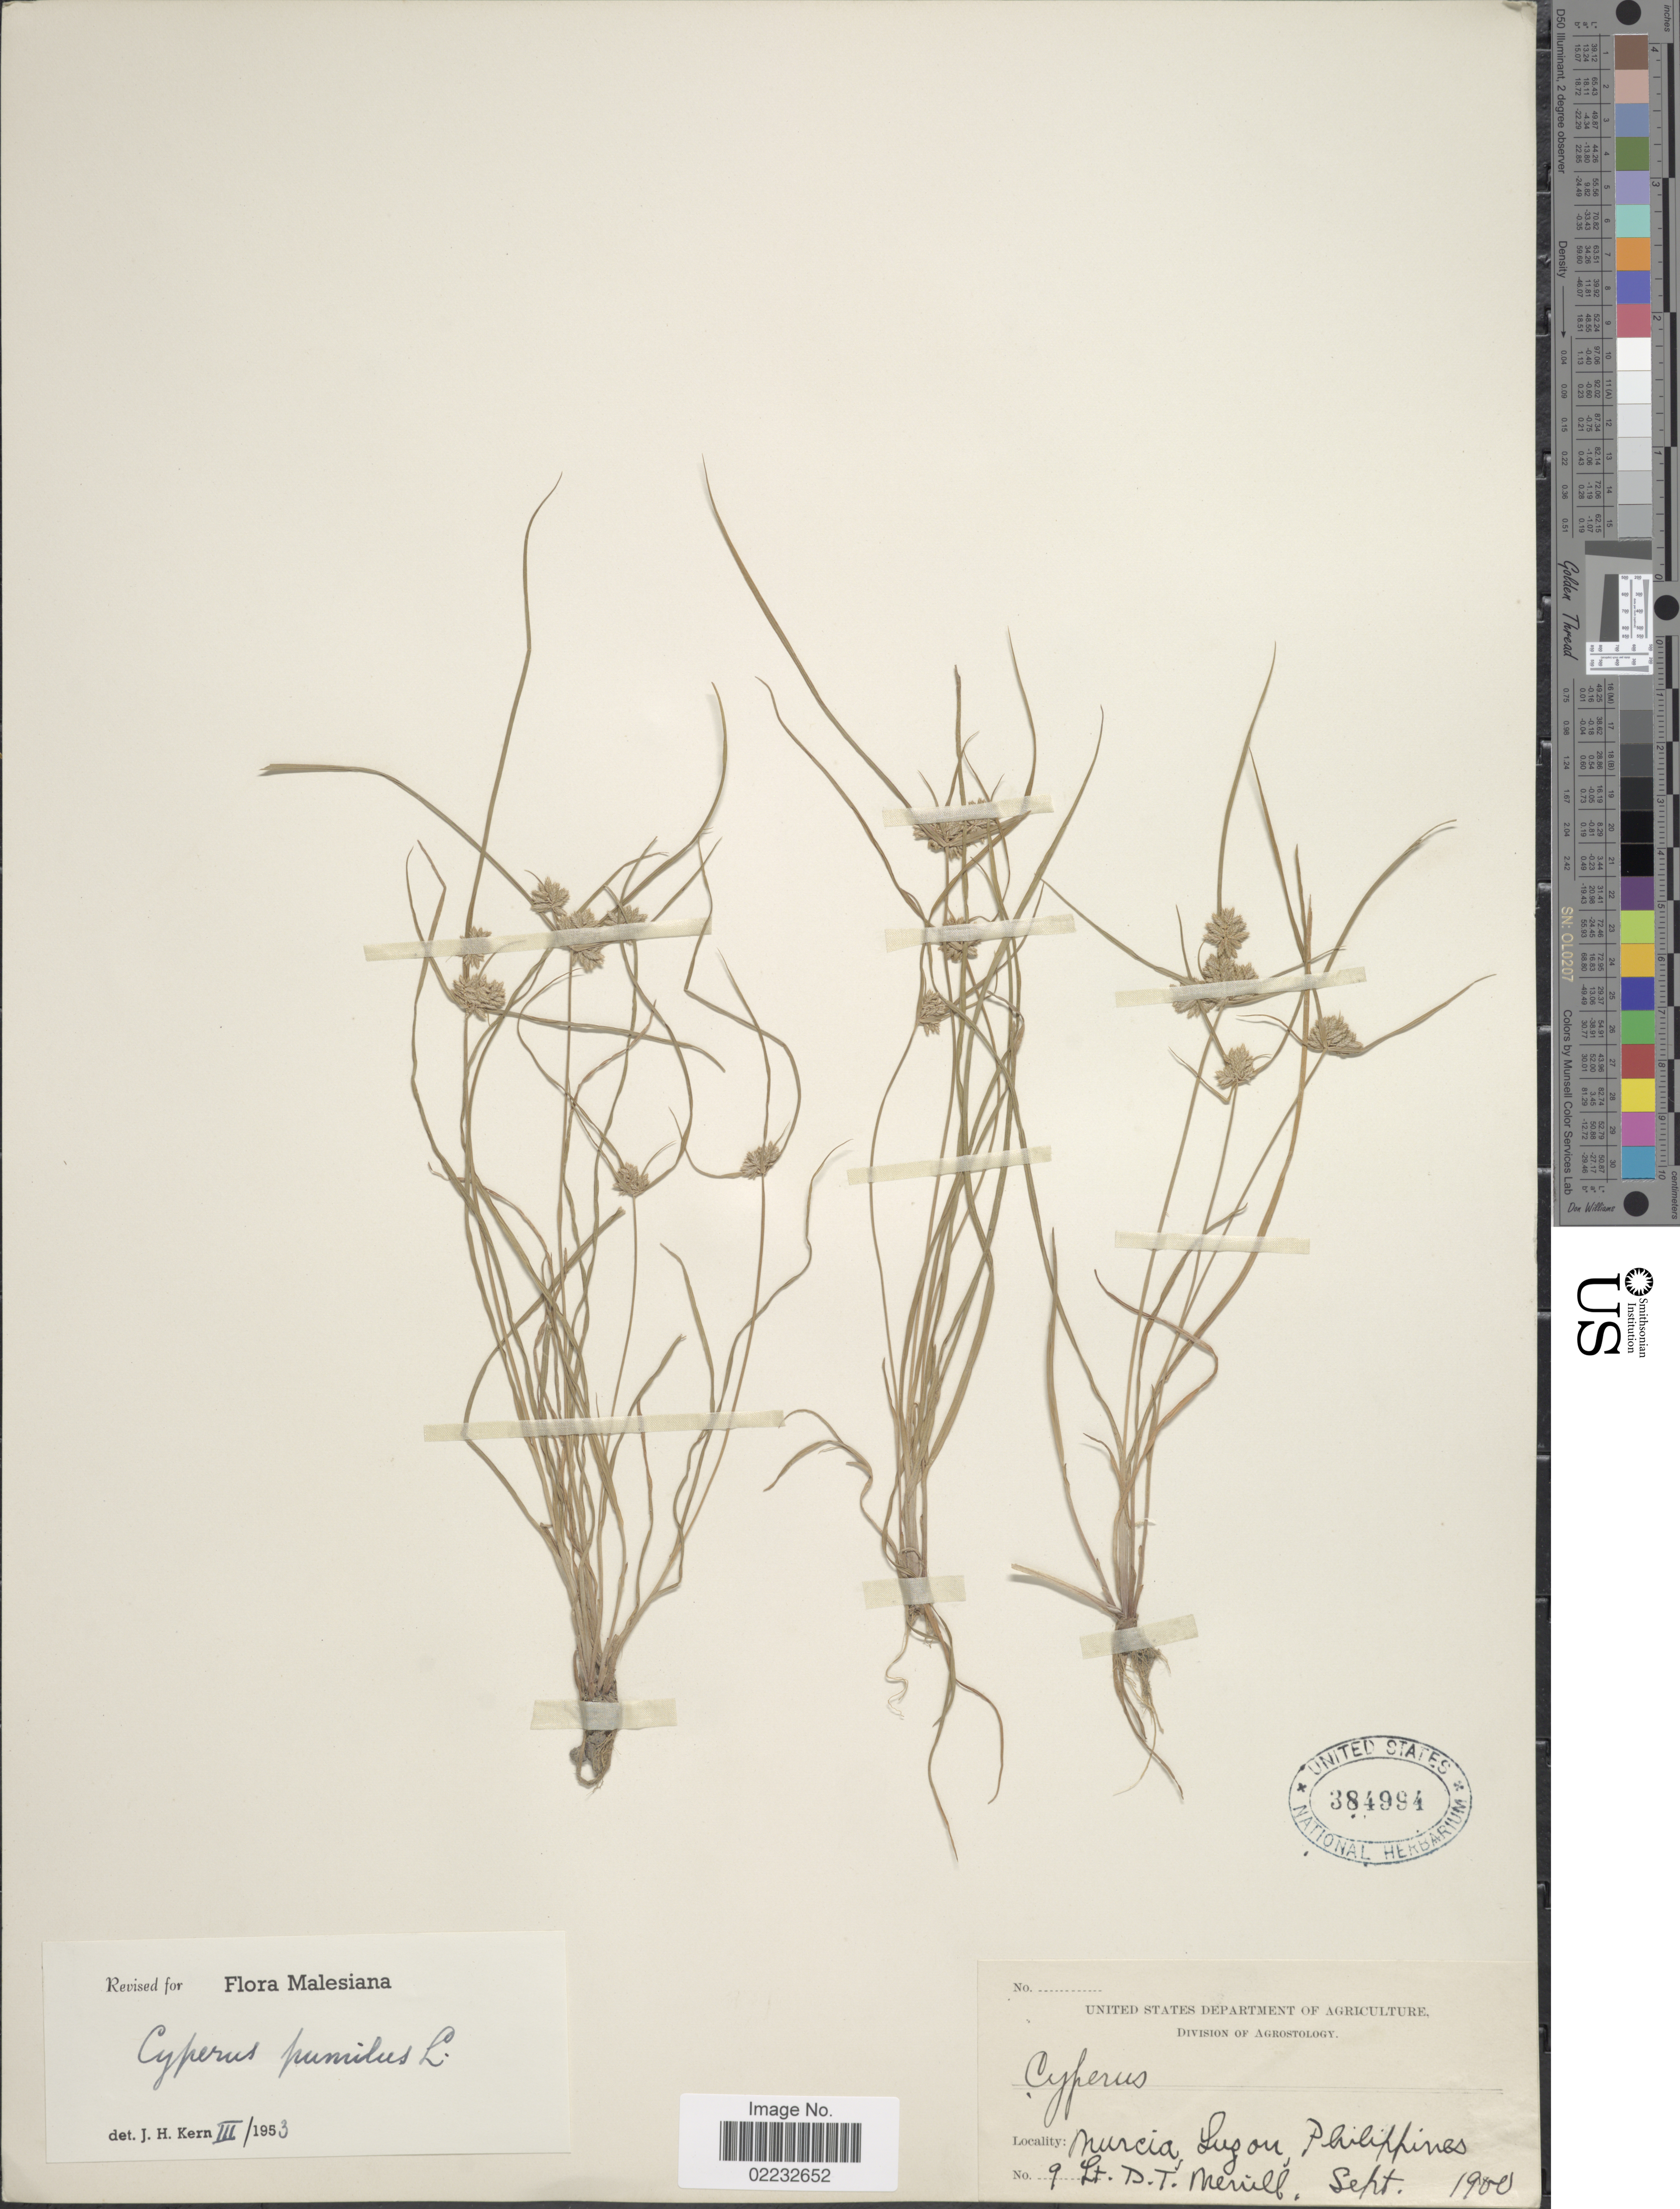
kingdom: Plantae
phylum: Tracheophyta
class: Liliopsida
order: Poales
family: Cyperaceae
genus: Cyperus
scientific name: Cyperus pumilus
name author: L.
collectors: D. Merrill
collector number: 9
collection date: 1900-09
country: Philippines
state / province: Western Visayas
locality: Murcia Luzon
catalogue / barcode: US 384994